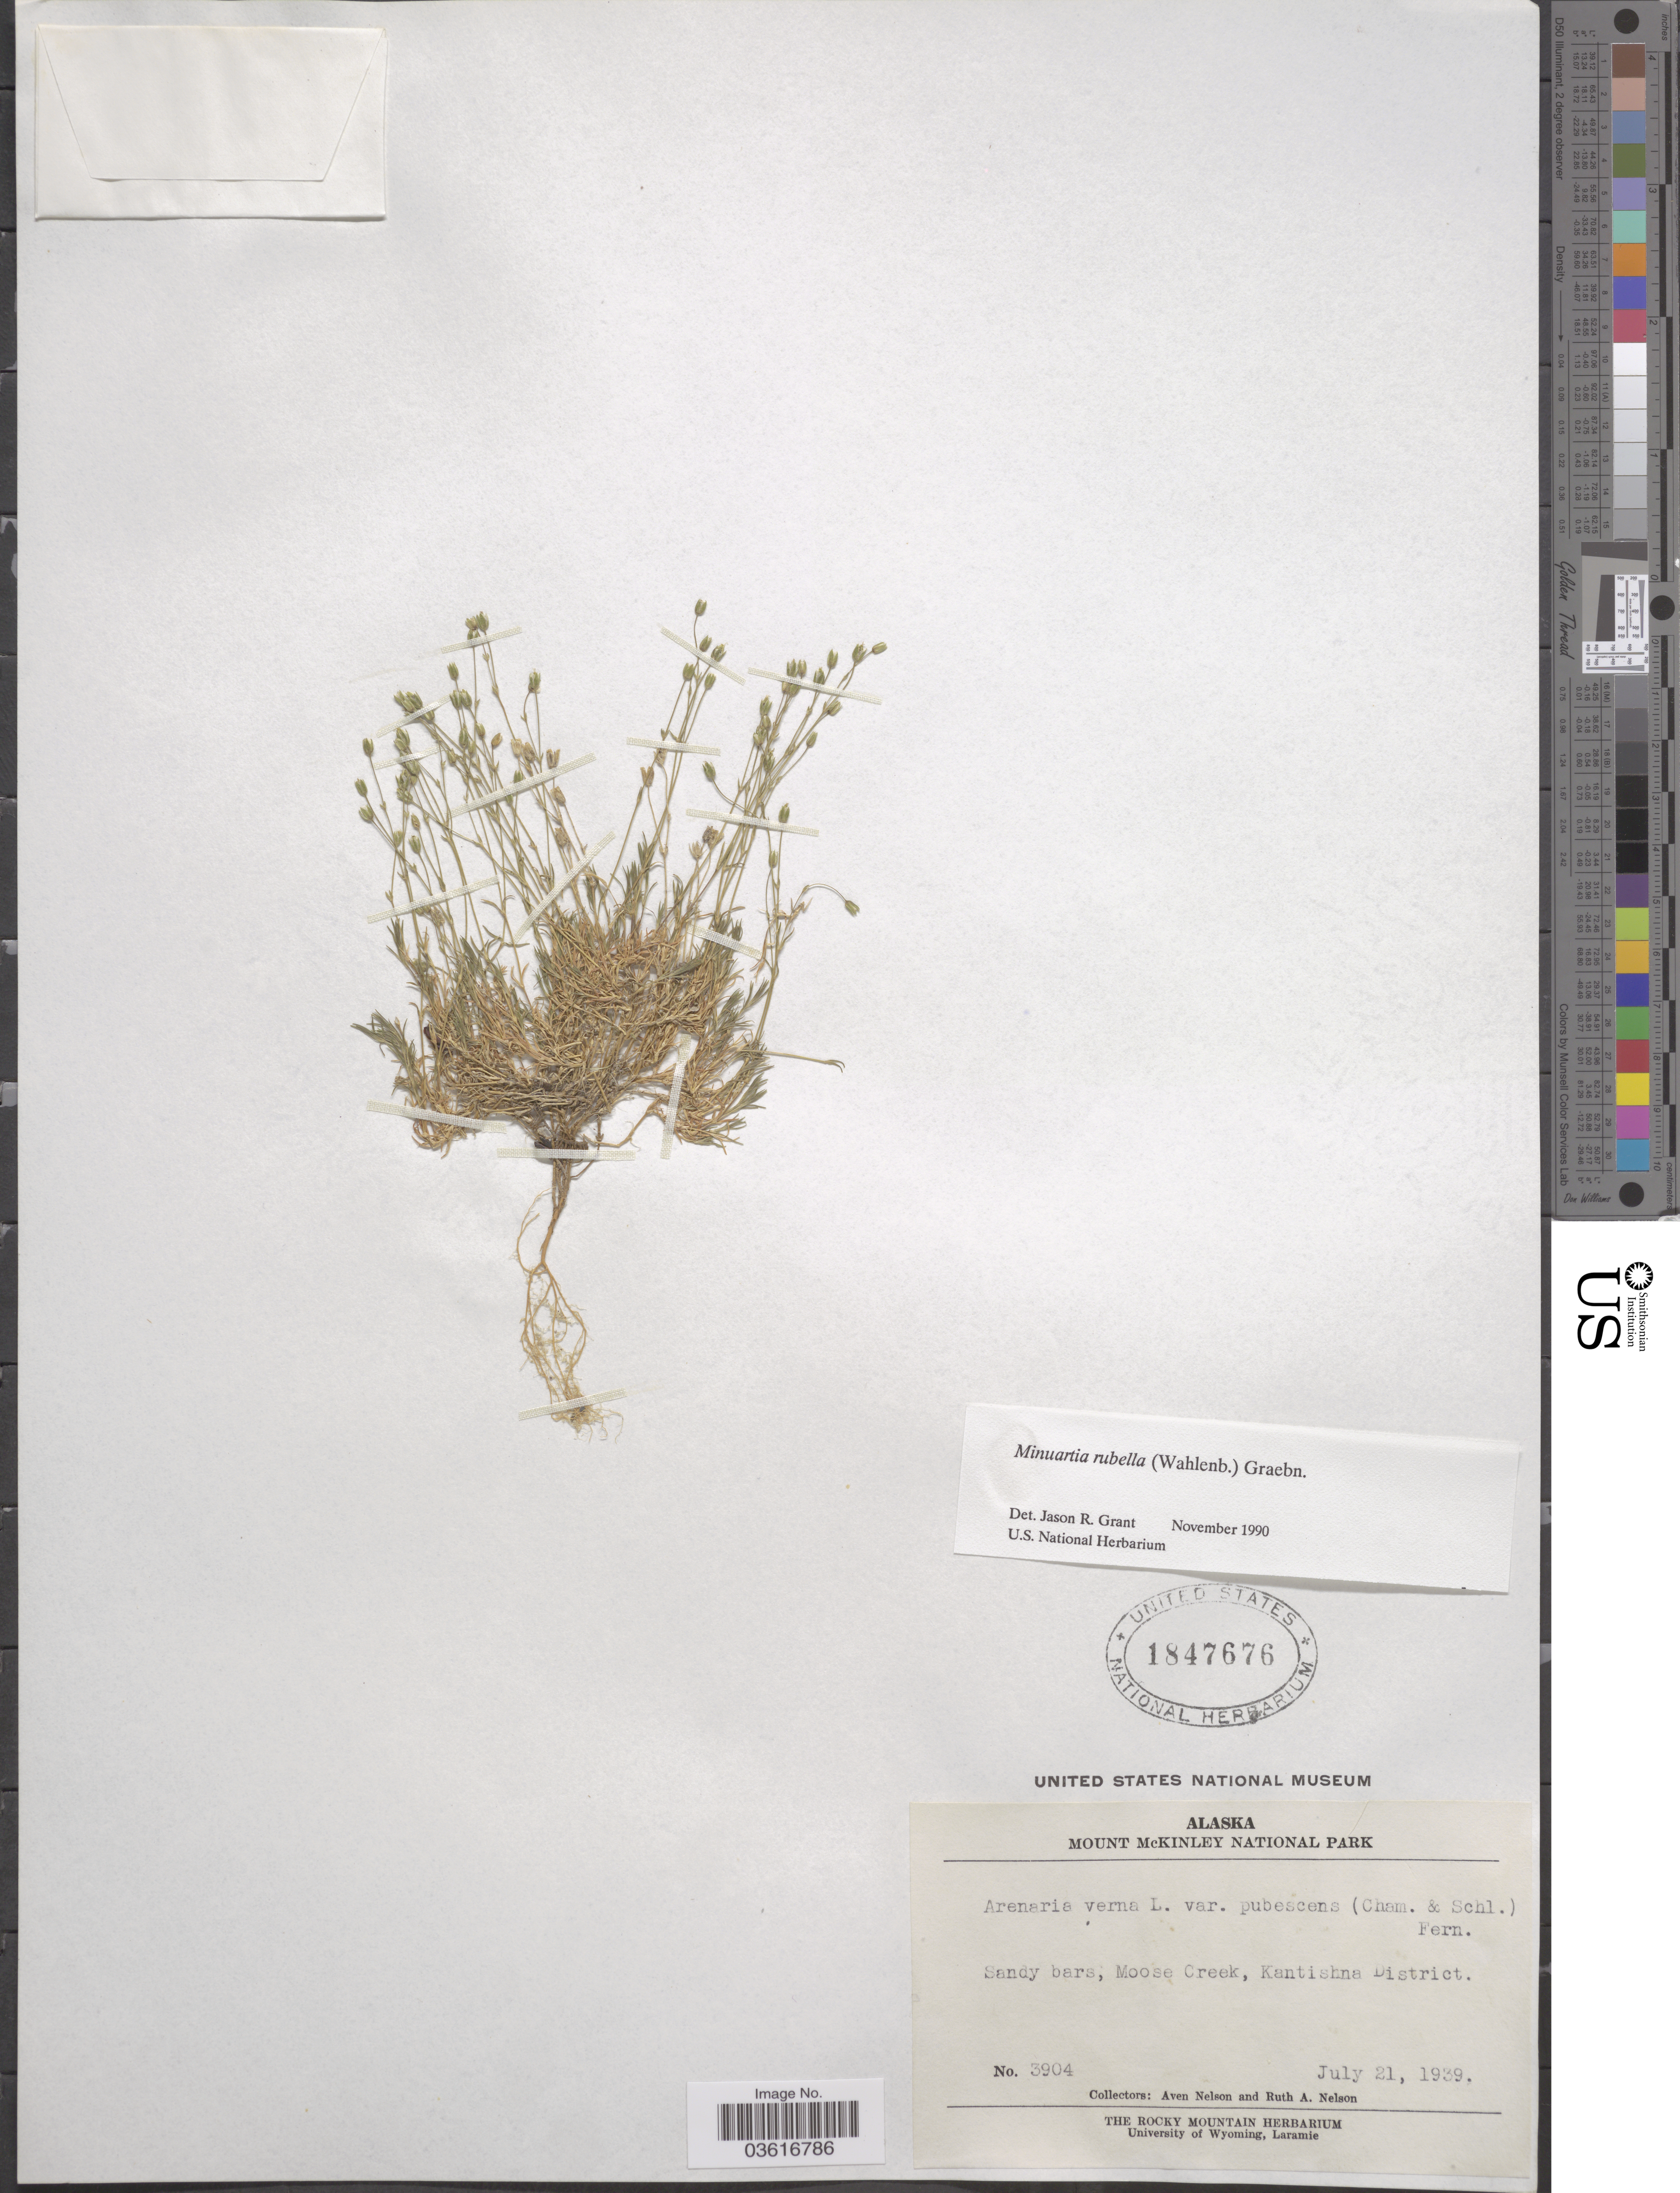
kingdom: Plantae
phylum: Tracheophyta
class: Magnoliopsida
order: Caryophyllales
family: Caryophyllaceae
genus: Minuartia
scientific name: Minuartia rubella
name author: (Wahlenb.) Hiern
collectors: A. Nelson & R. A. Nelson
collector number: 3904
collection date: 1939-07-21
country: United States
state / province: Alaska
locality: Mount McKinley National Park. Moose Creek, Kantishna District.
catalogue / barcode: US 1847676